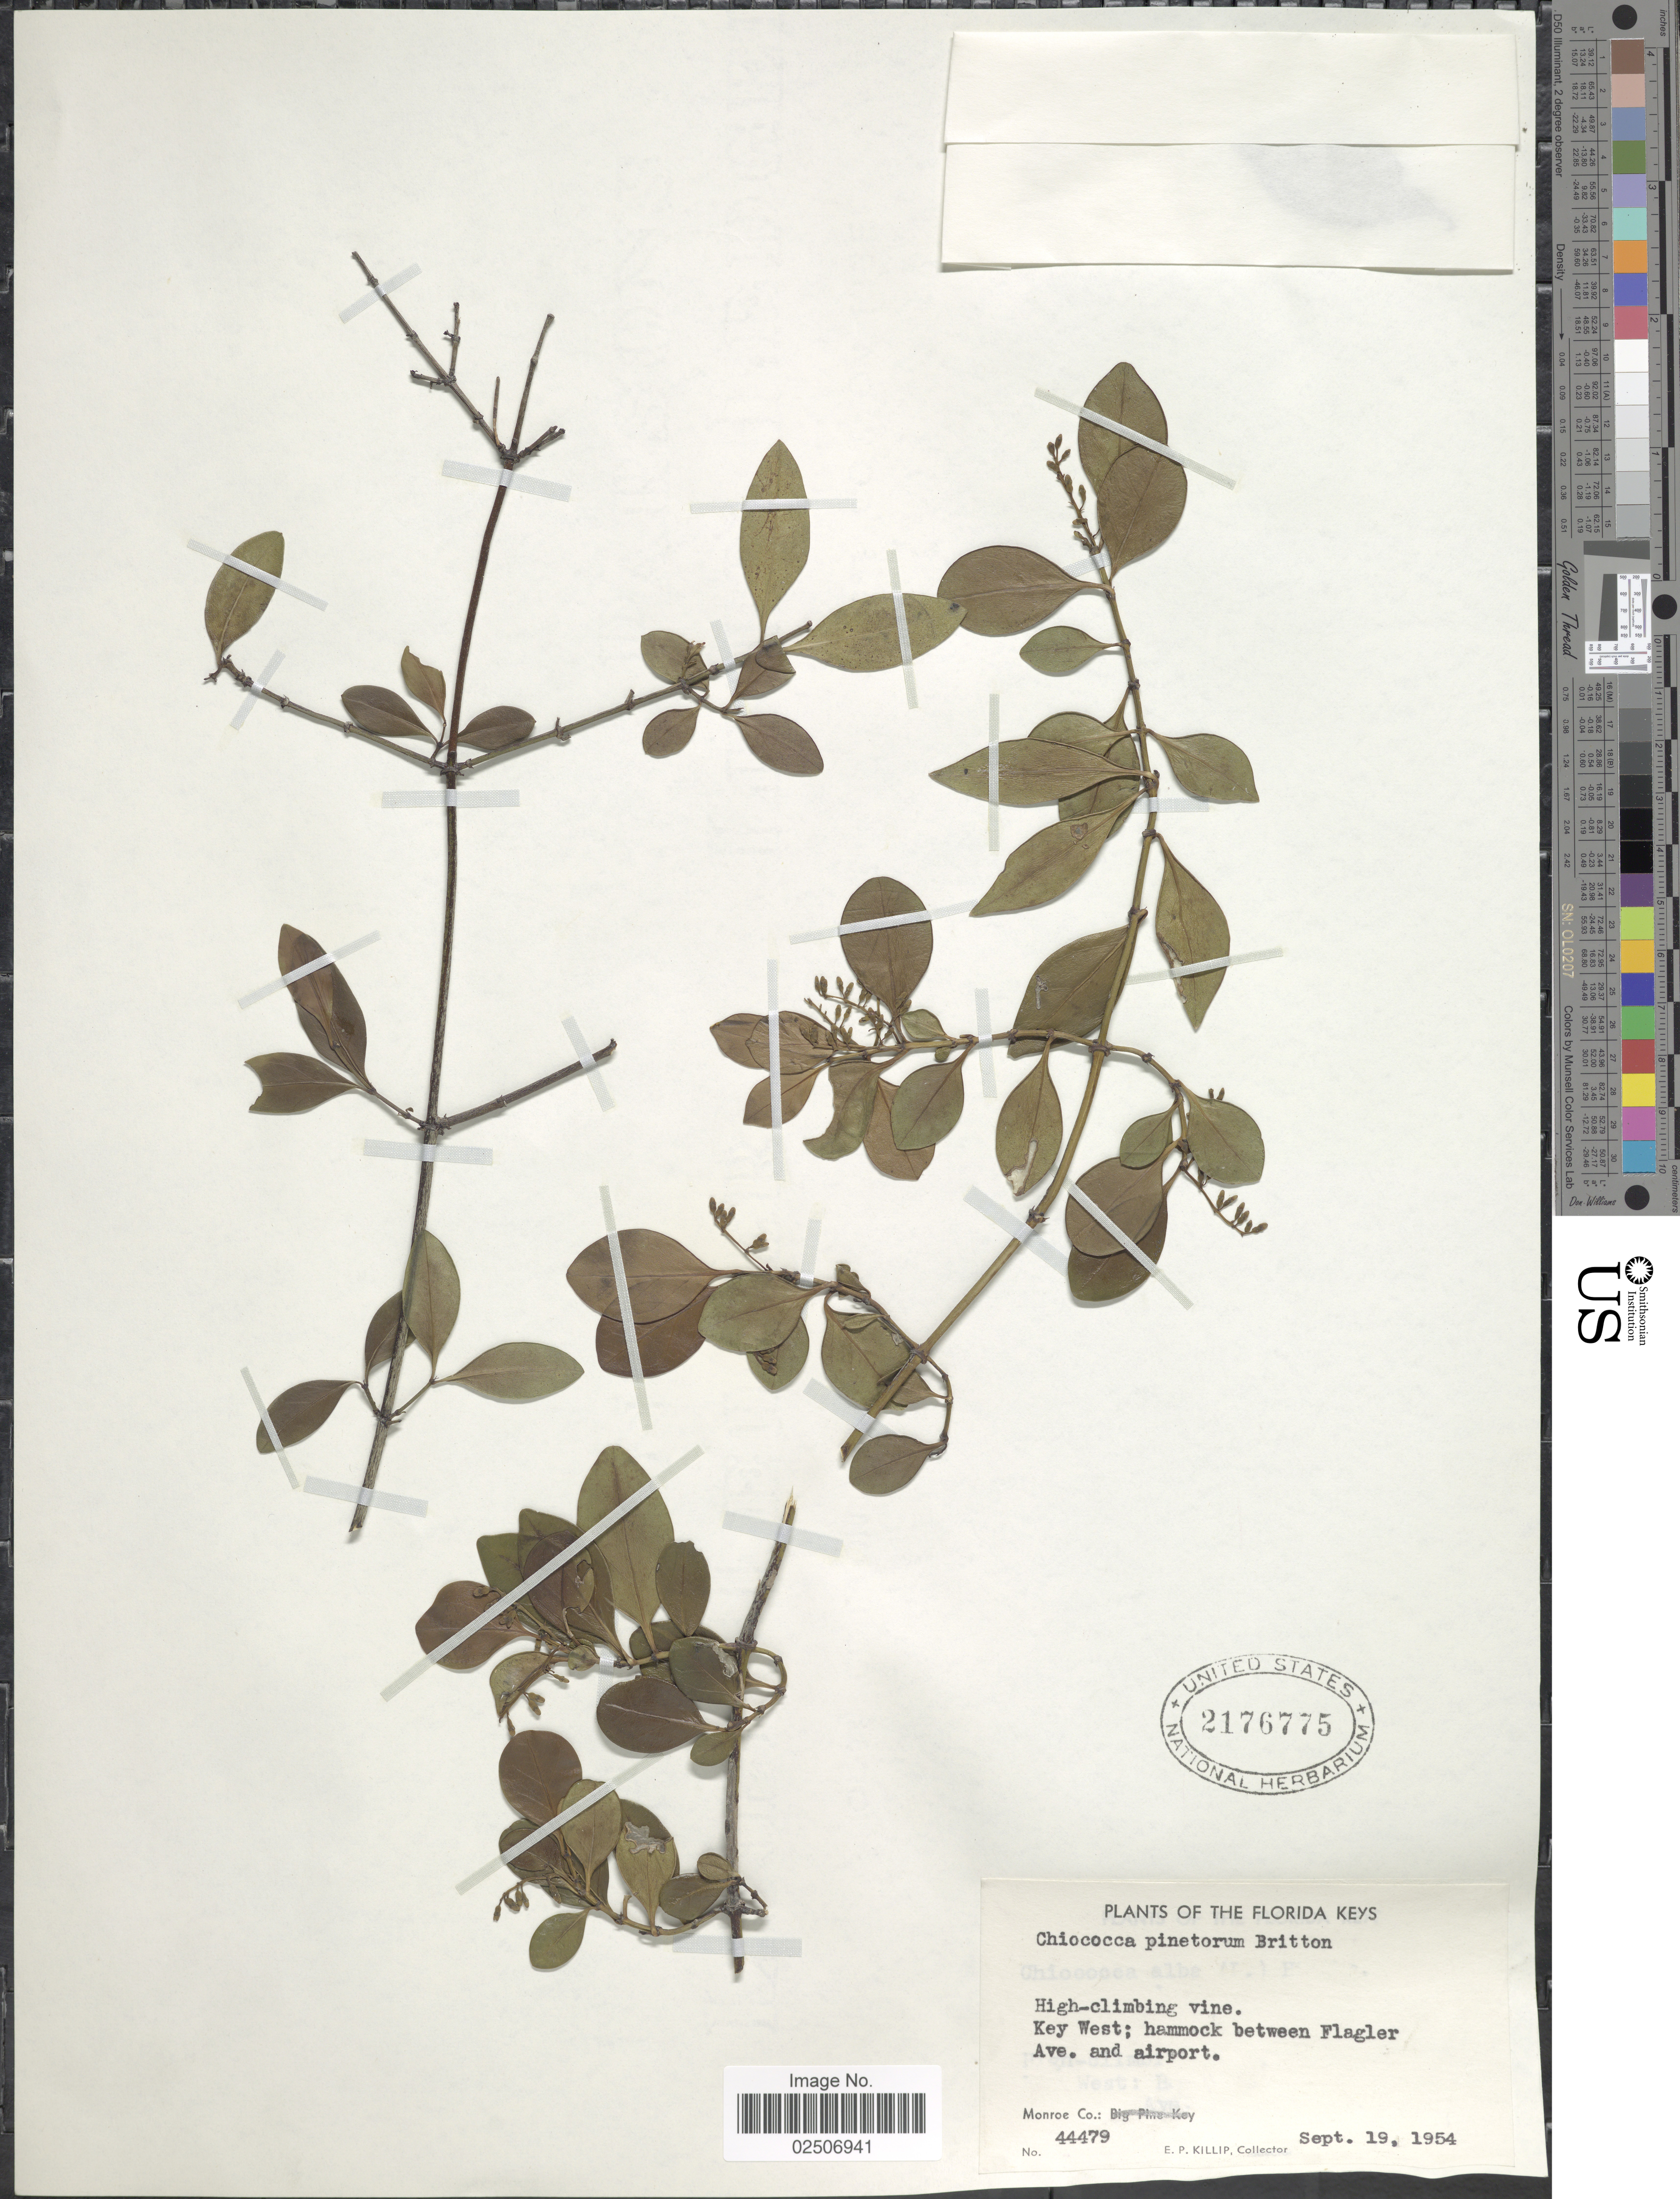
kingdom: Plantae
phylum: Tracheophyta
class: Magnoliopsida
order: Gentianales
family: Rubiaceae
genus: Chiococca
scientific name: Chiococca pinetorum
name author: Britton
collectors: E. P. Killip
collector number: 44479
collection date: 1954-09-19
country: United States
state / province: Florida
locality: Florida Keys, Key West; hammock between Flagler Ave. and airport, Monroe Co.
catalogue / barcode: US 2176775